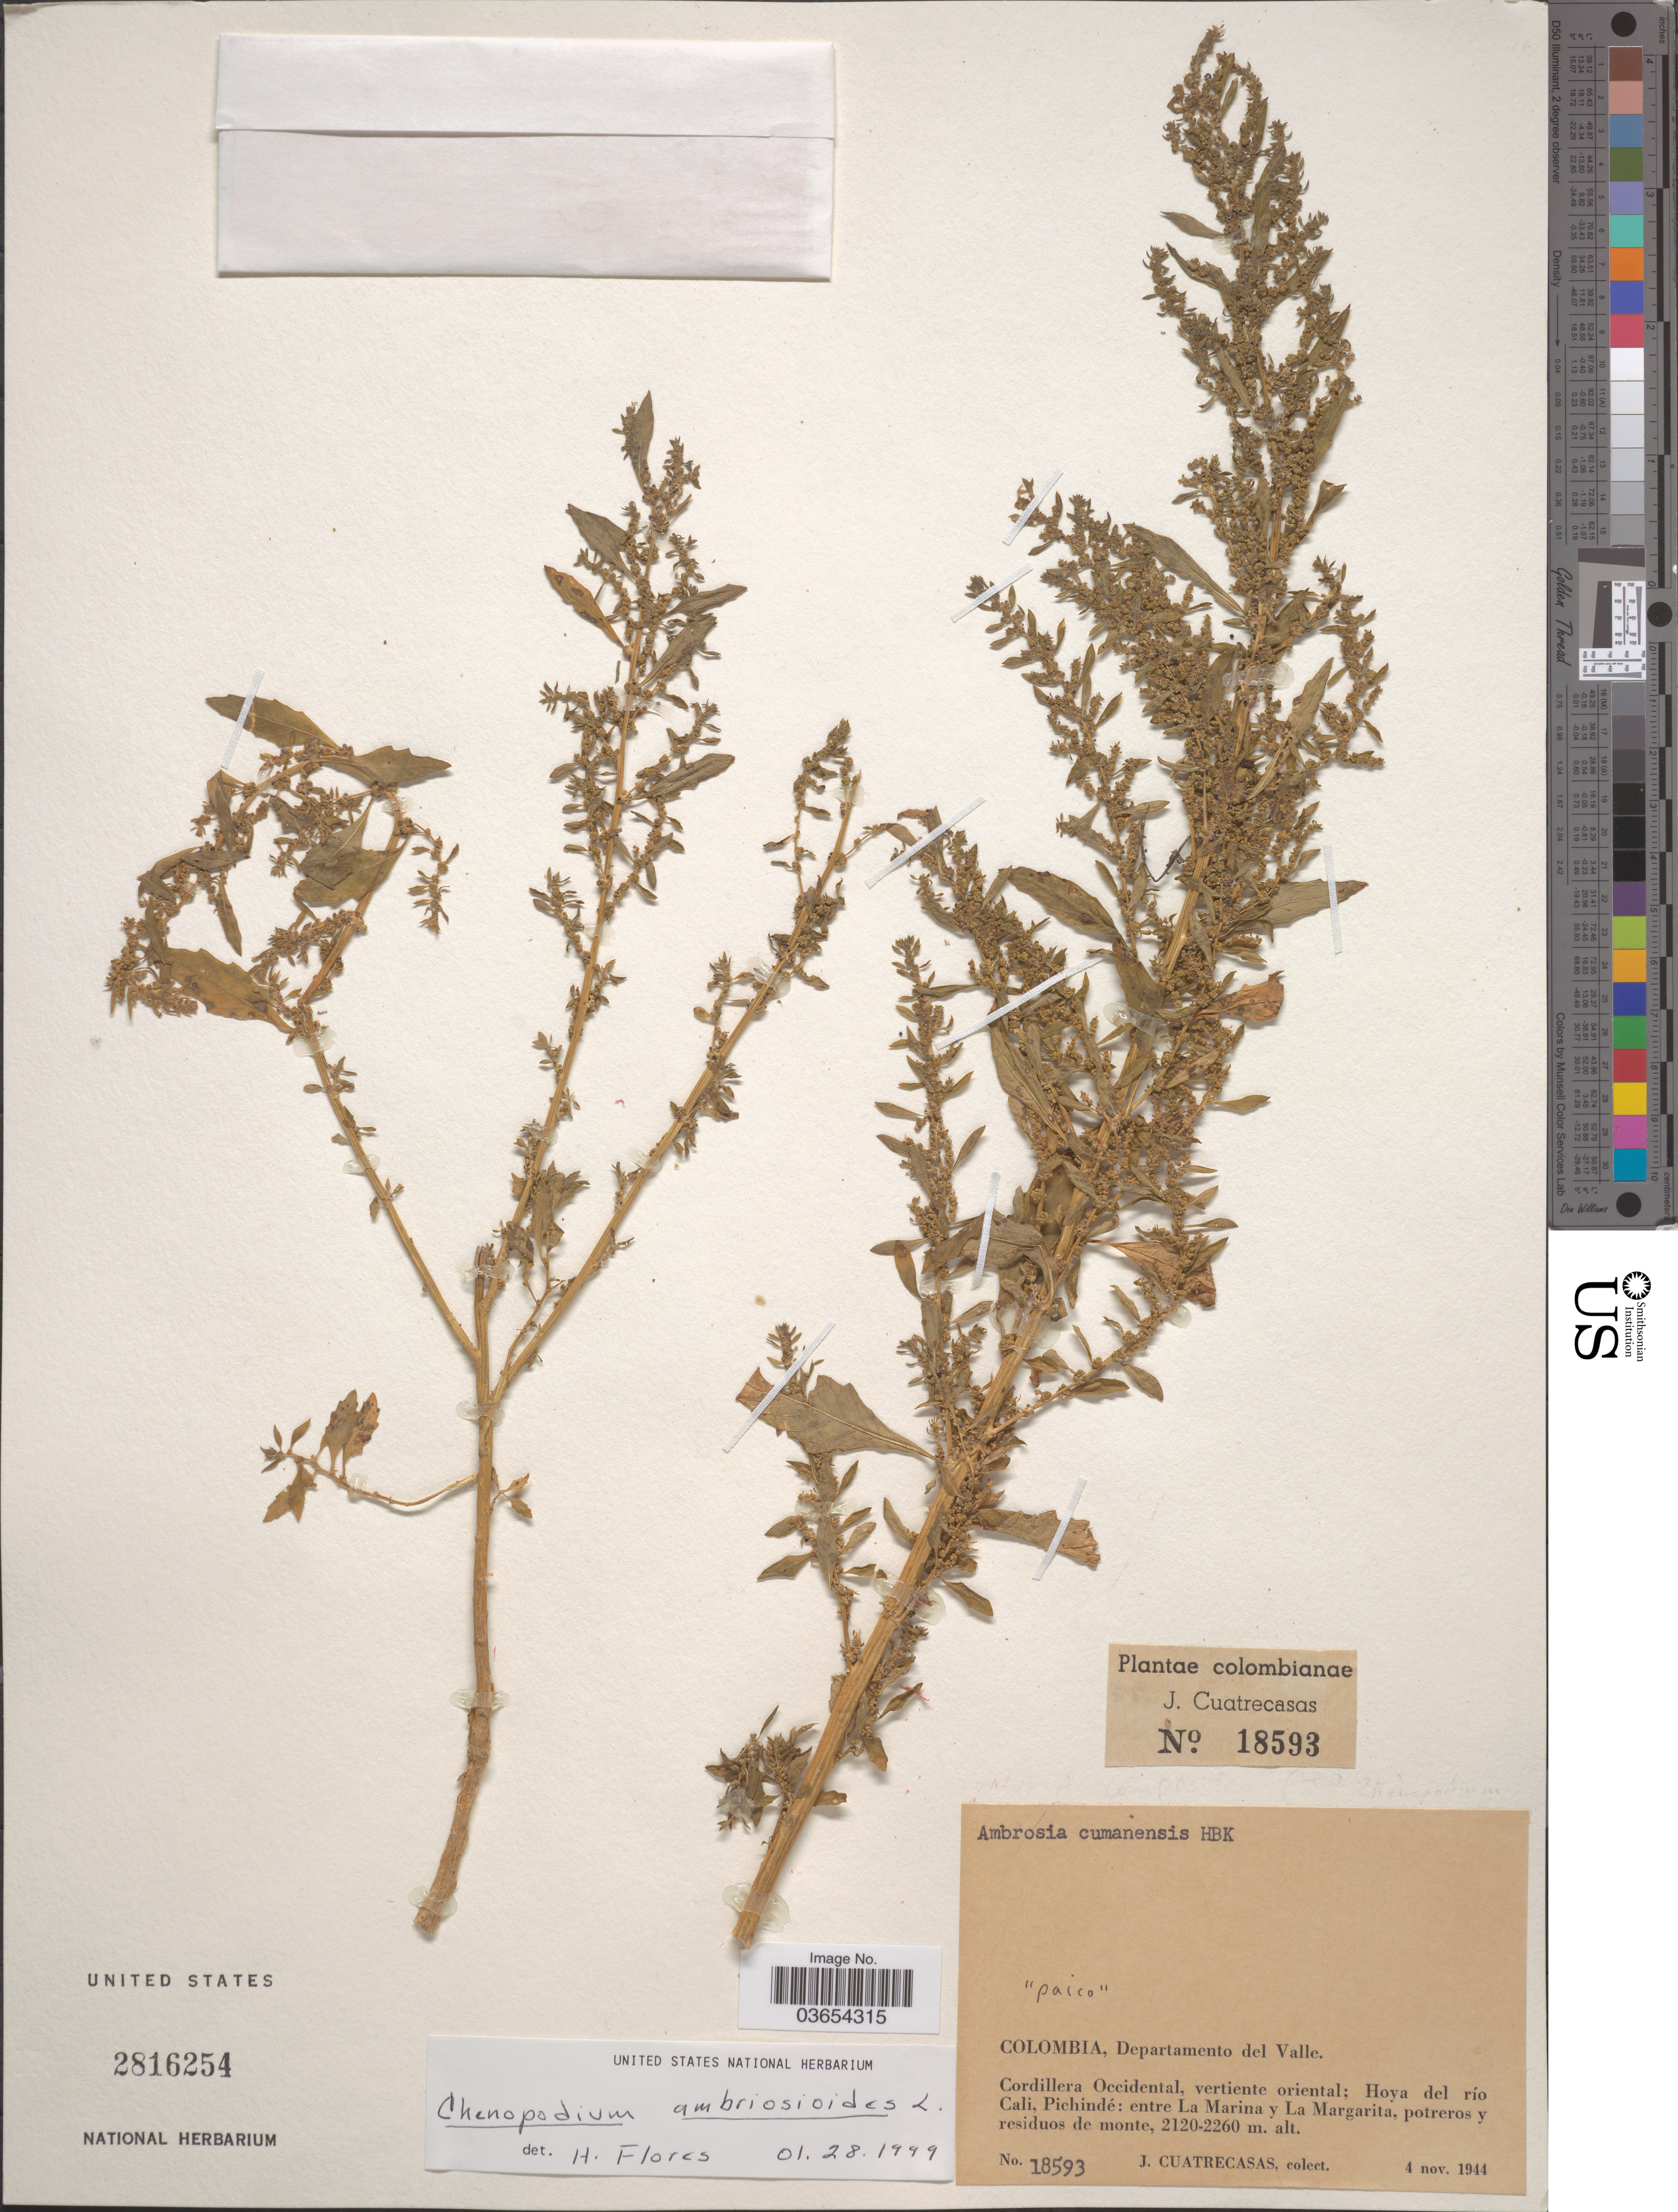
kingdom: Plantae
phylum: Tracheophyta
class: Magnoliopsida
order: Caryophyllales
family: Amaranthaceae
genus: Chenopodium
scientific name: Chenopodium ambrosioides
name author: L.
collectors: J. Cuatrecasas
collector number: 18593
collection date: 1944-11-04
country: Colombia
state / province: Valle del Cauca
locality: Departamento del Valle. Cordillera Occidental, vertiente oriental; Hoya del río Cali, Pichindé: entre La Marina y La Margarita.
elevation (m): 2120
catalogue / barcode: US 2816254